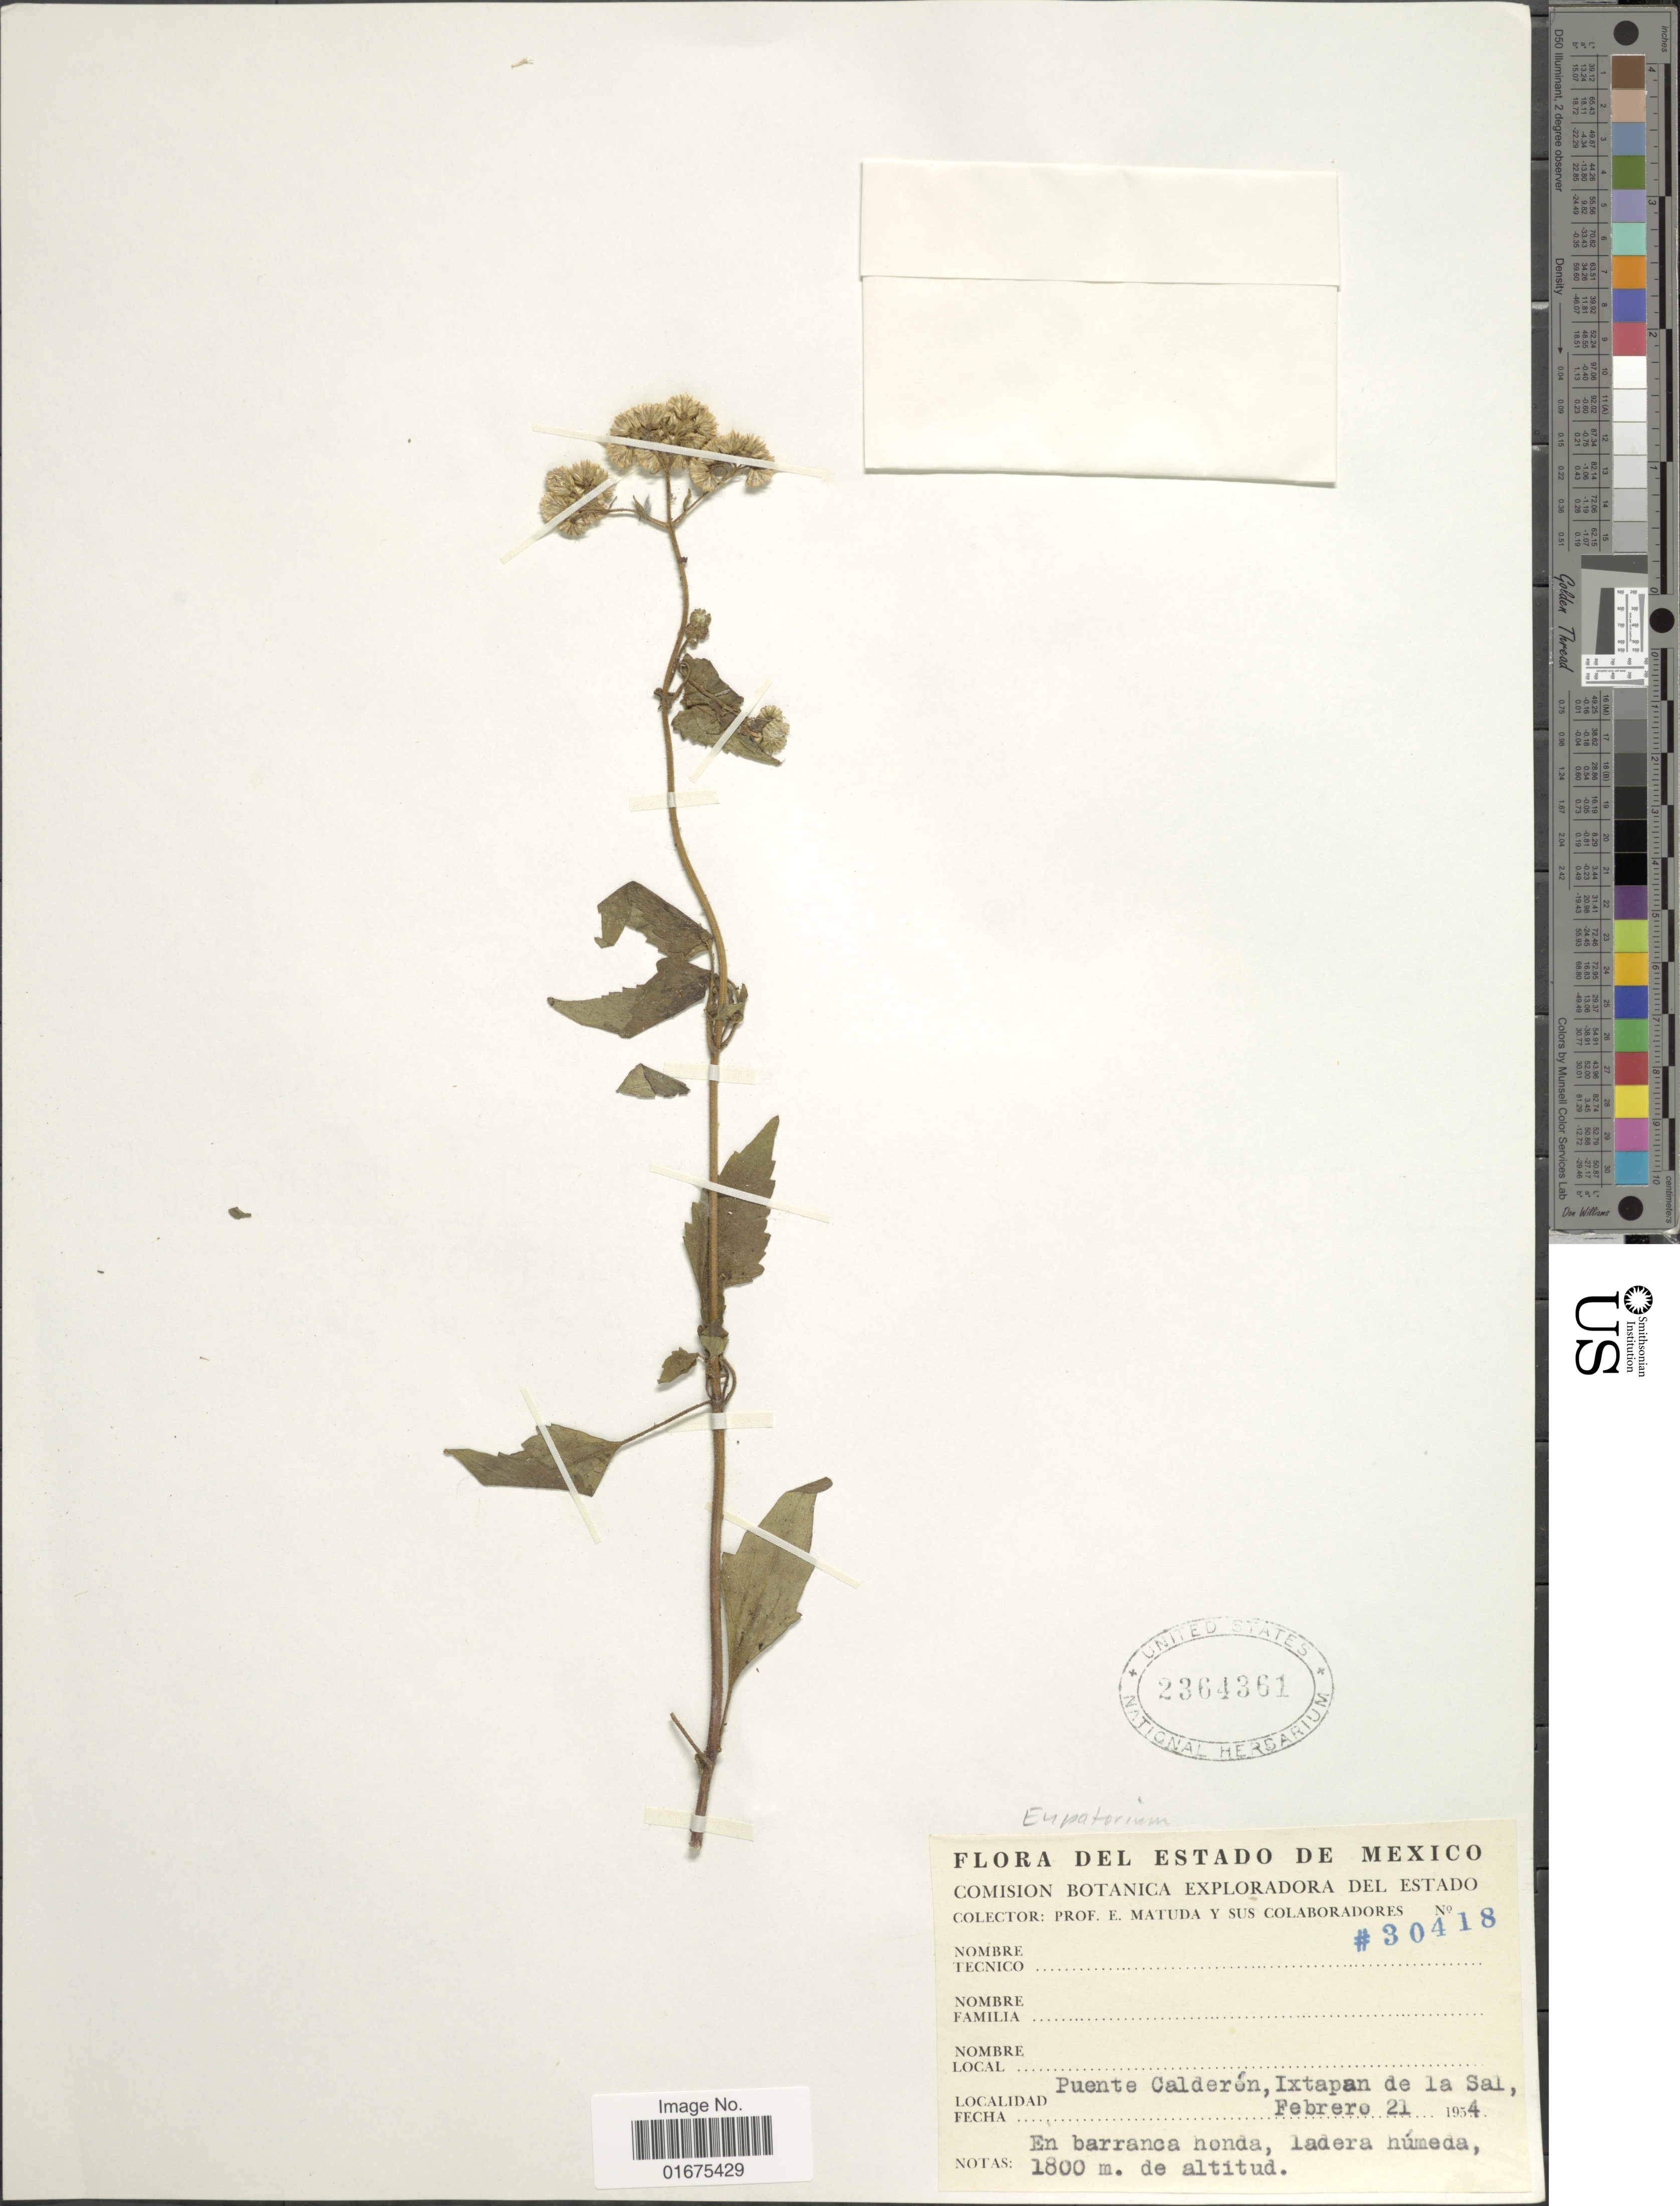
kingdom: Plantae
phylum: Tracheophyta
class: Magnoliopsida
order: Asterales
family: Asteraceae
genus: Ageratina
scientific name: Ageratina adenophora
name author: (Spreng.) R.M. King & H. Rob.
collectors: E. Matuda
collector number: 30418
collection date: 1954-02-21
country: Mexico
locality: Puente Calderon, Ixtapan de la Sal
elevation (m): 1800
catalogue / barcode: US 2364361